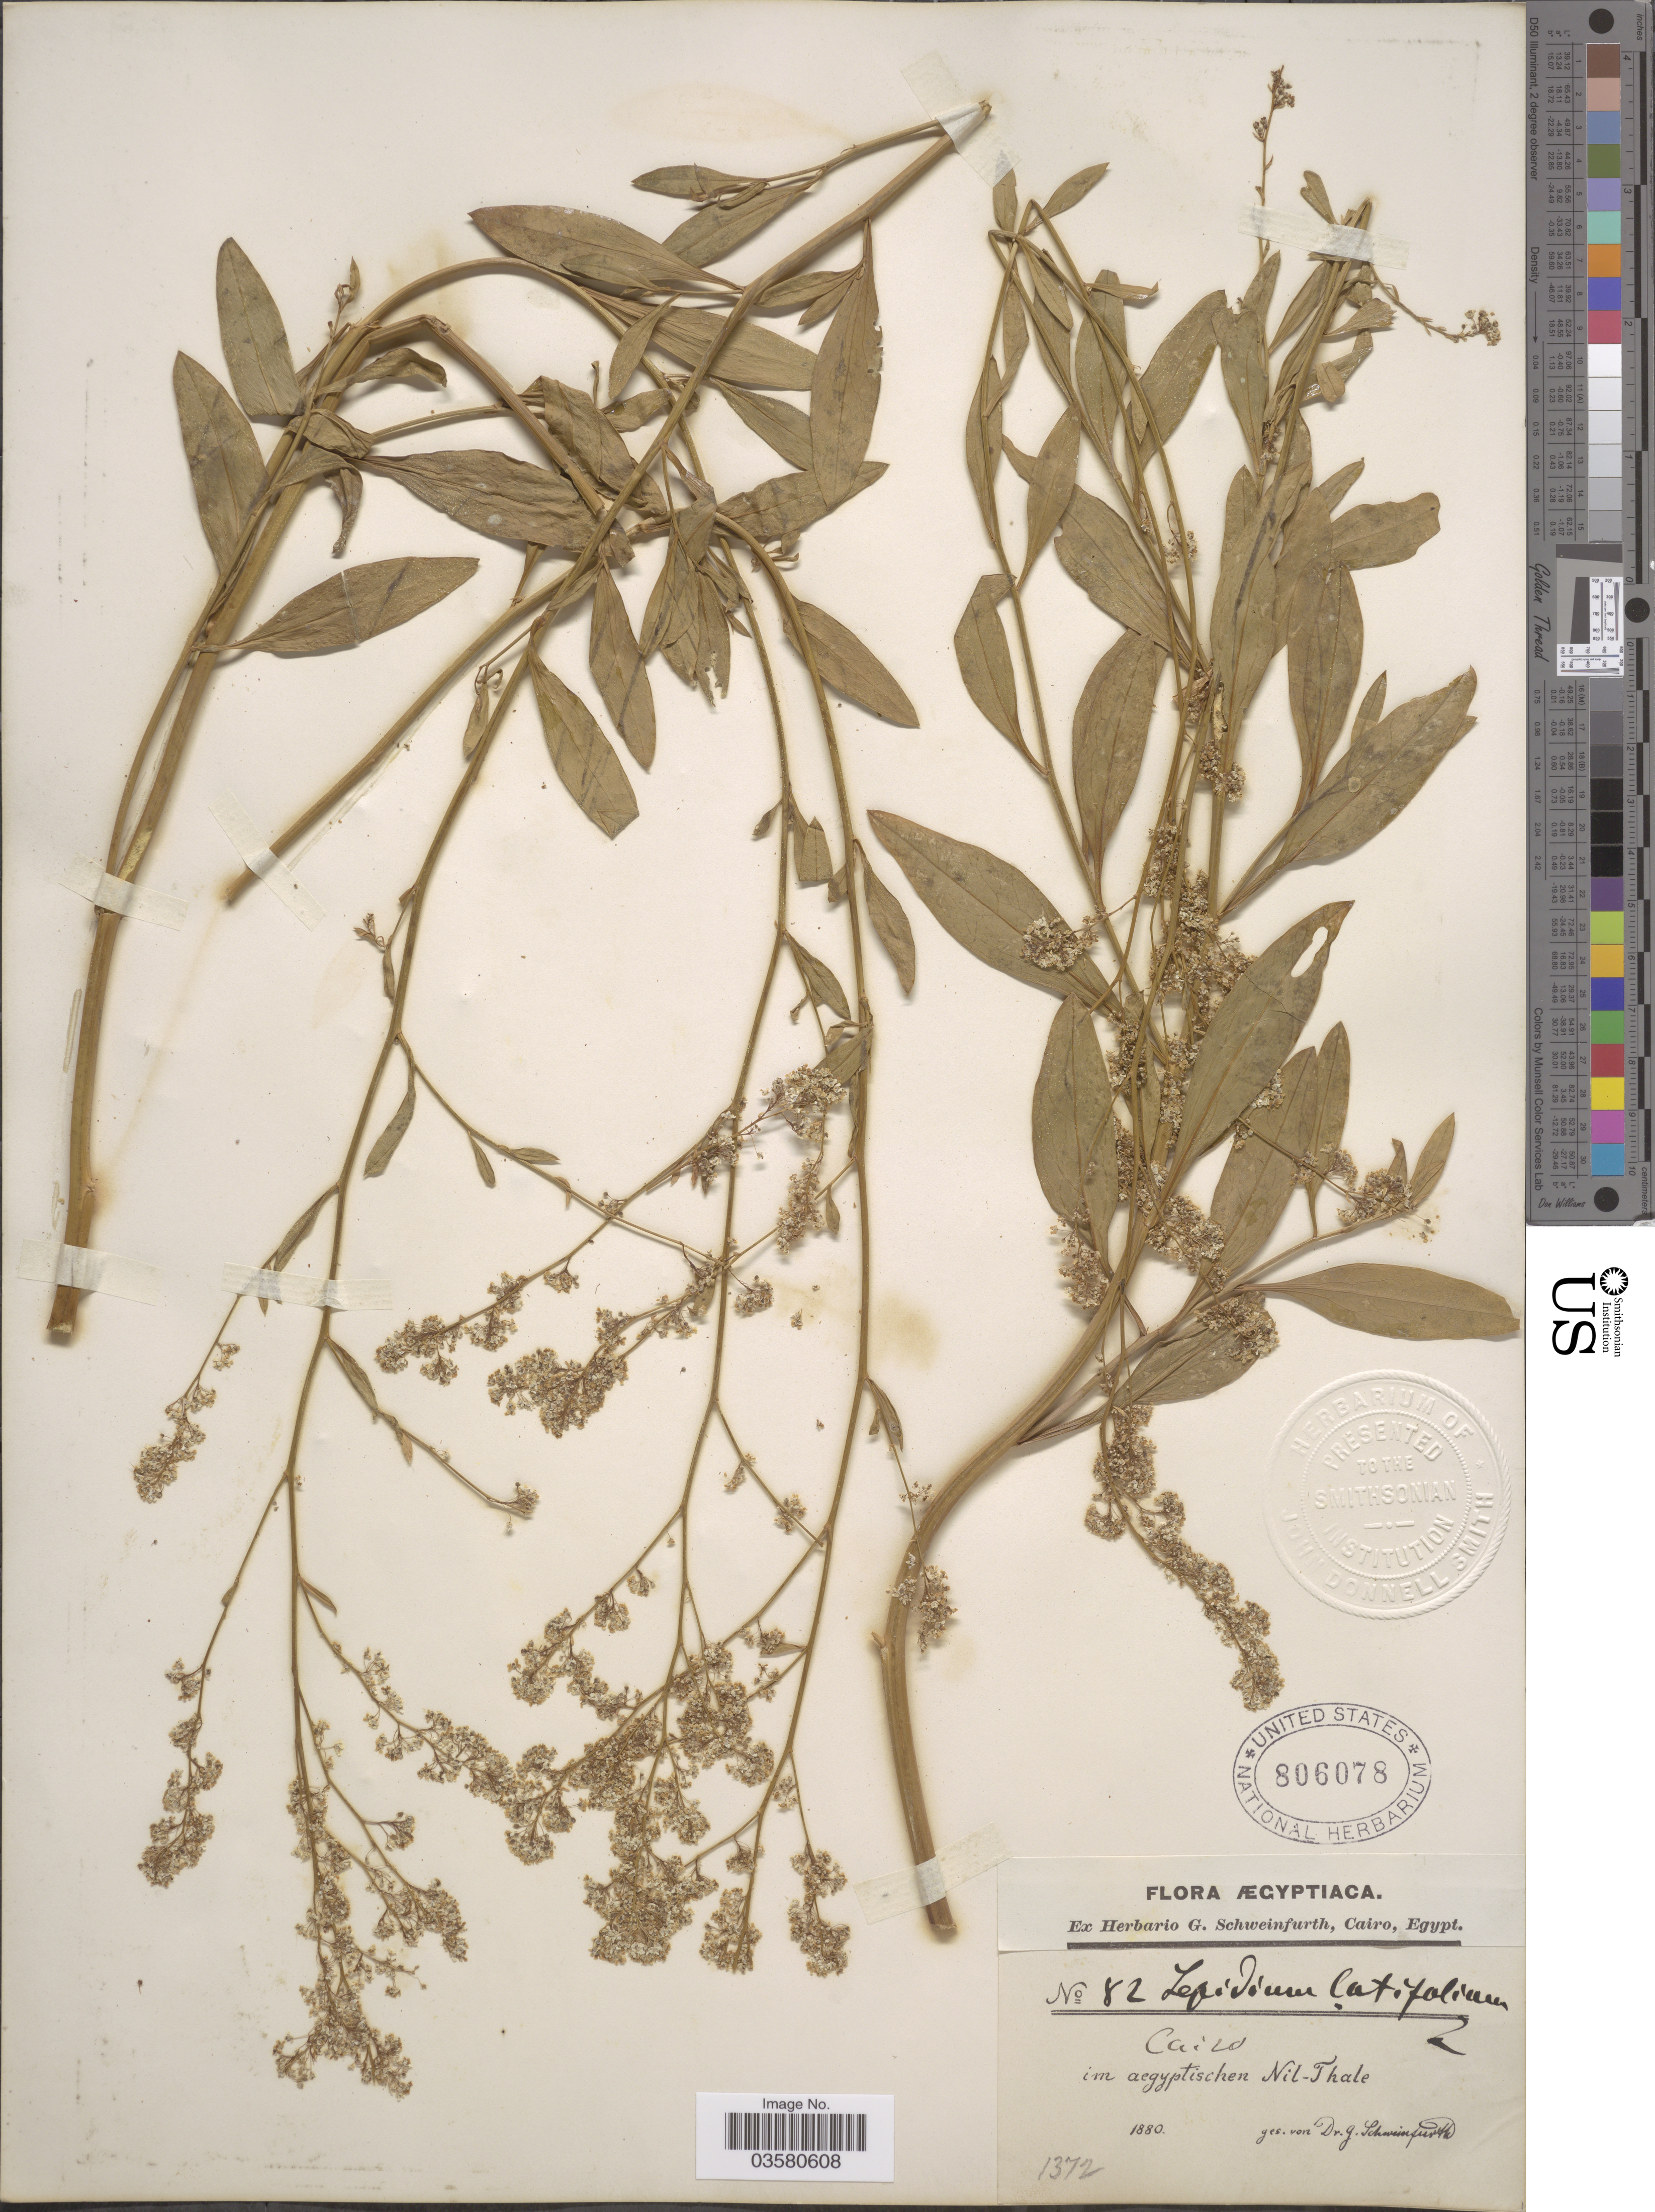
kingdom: Plantae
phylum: Tracheophyta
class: Magnoliopsida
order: Brassicales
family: Brassicaceae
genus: Lepidium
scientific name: Lepidium latifolium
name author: L.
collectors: G. A. Schweinfurth (herbarium)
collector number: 82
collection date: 1880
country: Egypt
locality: Cairo, im aegyptischen Nil-Thale.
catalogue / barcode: US 806078